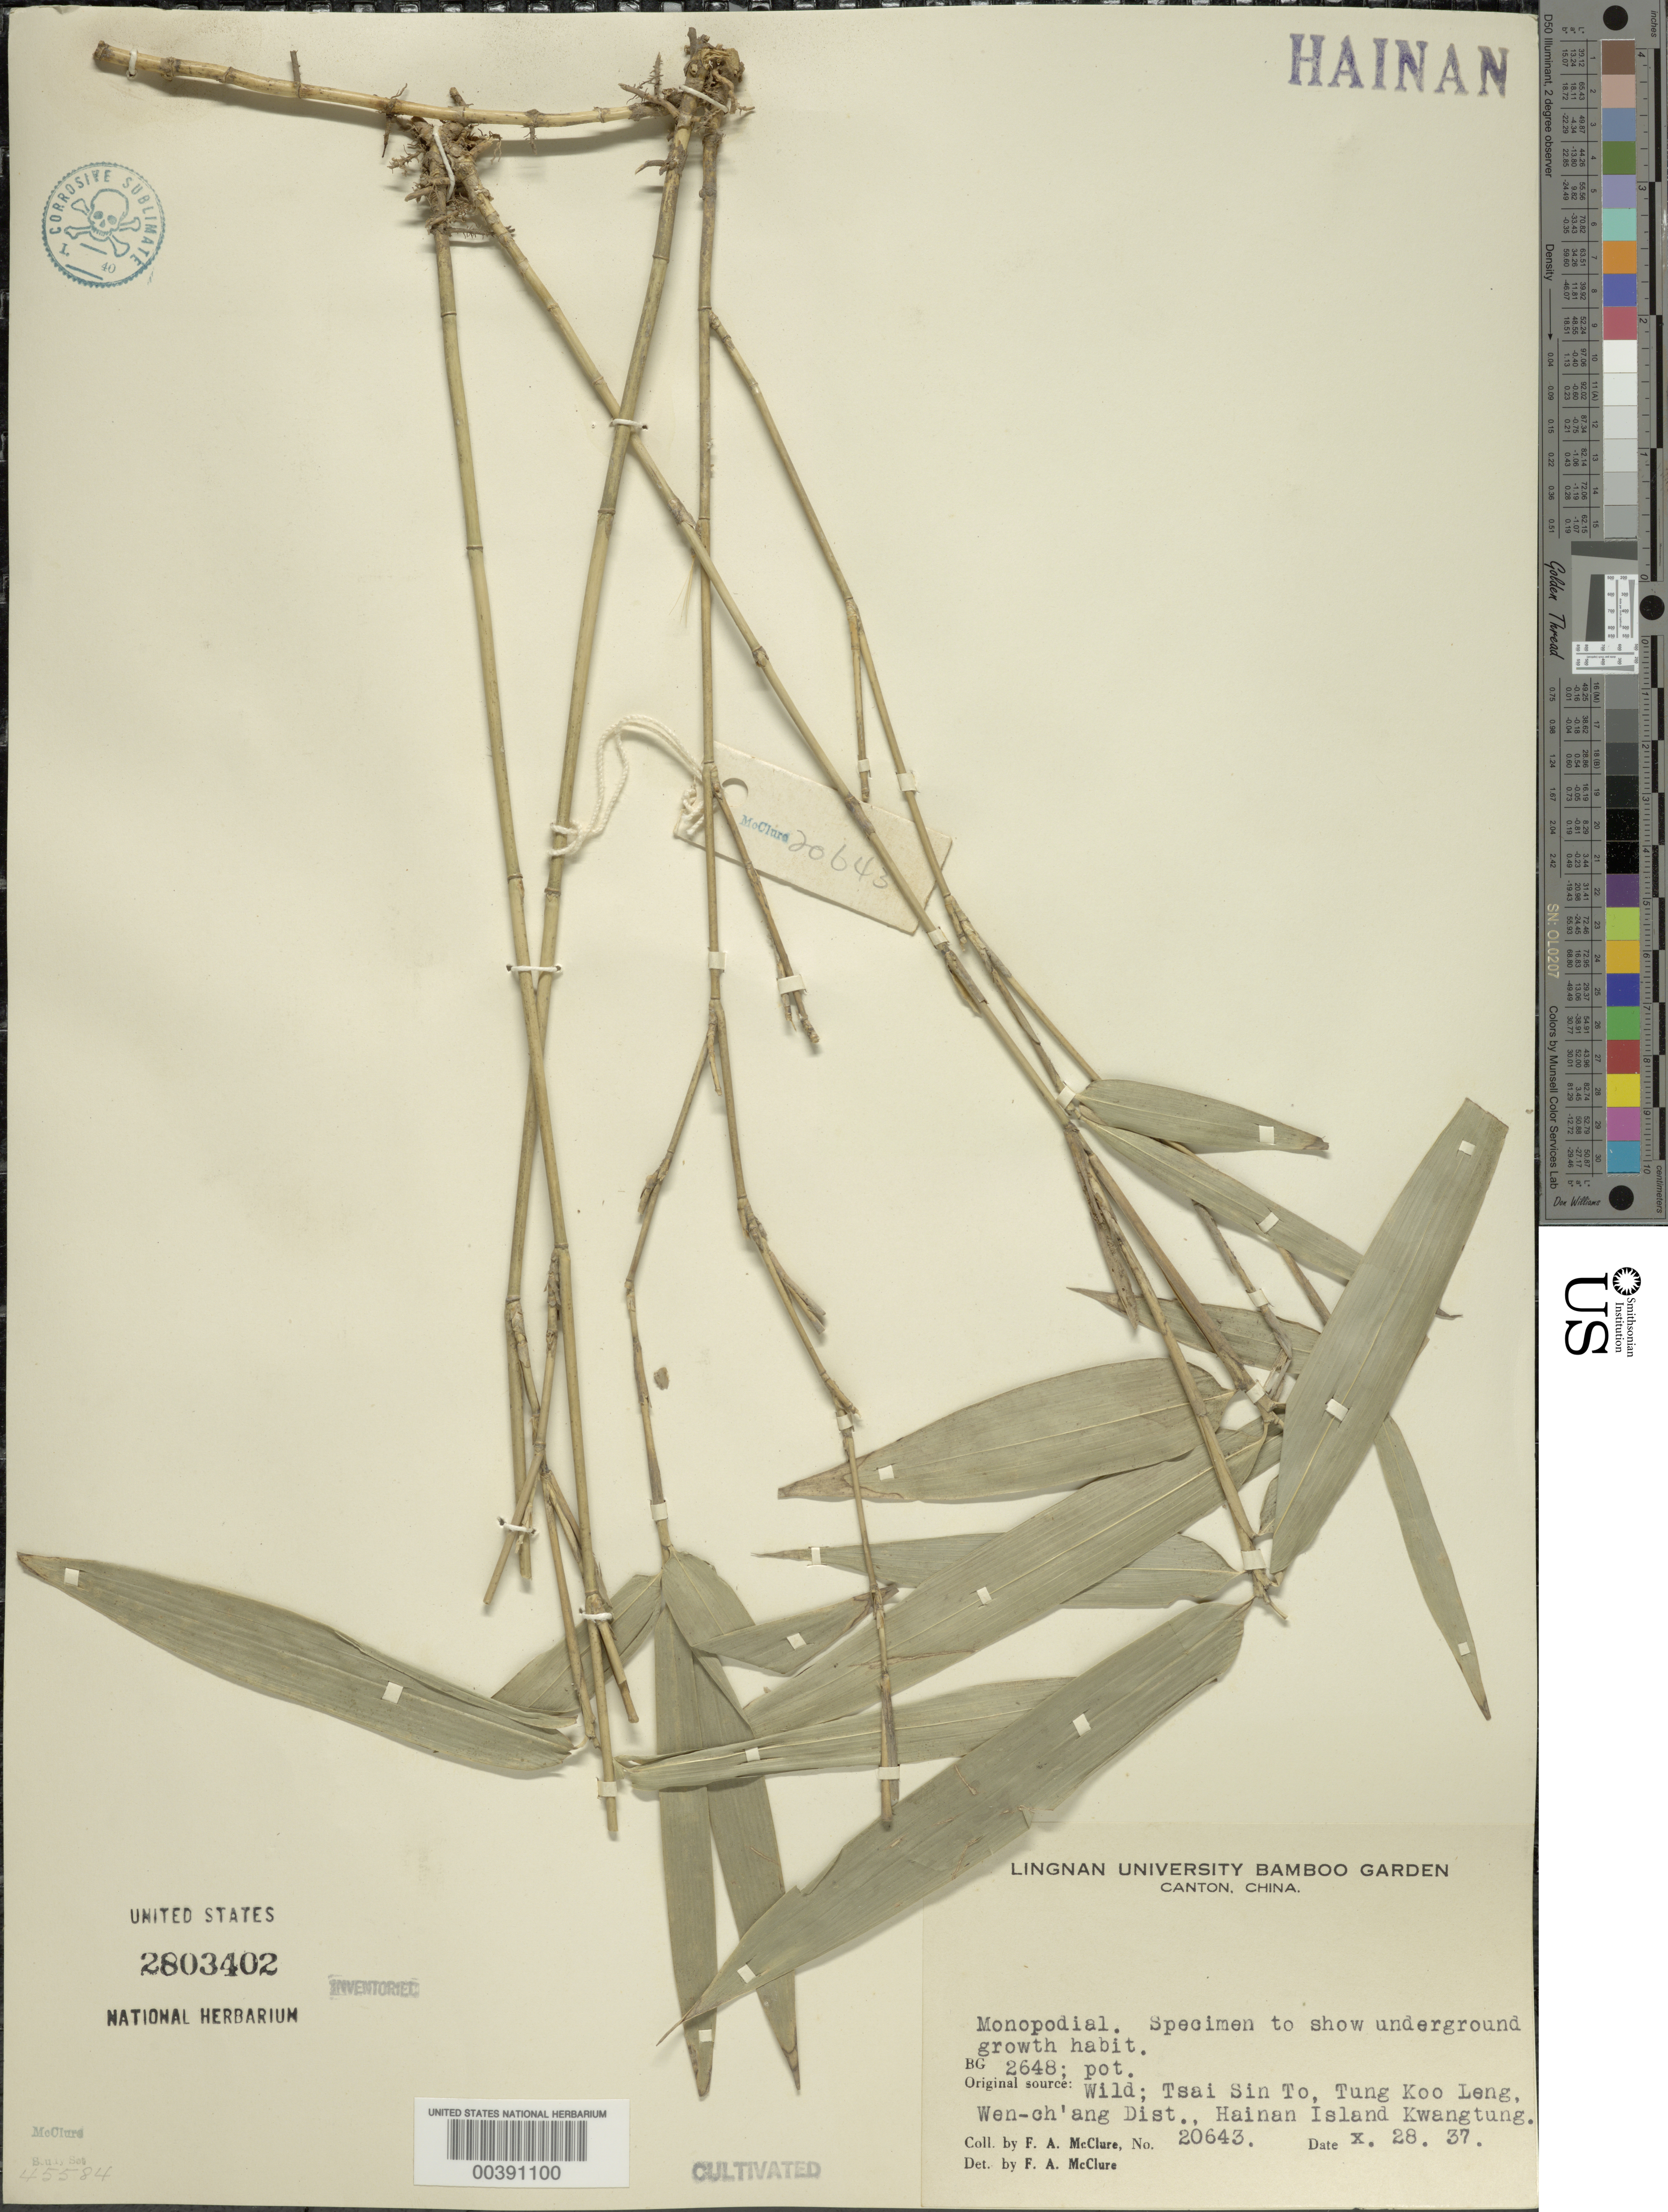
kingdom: Plantae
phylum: Tracheophyta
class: Liliopsida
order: Poales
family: Poaceae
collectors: F. A. McClure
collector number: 20643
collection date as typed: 28 Oct 1937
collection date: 1937-10-28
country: China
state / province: Guangdong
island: Honam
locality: P'an-yu, lingnan univ. b.g.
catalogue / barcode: US 2803402